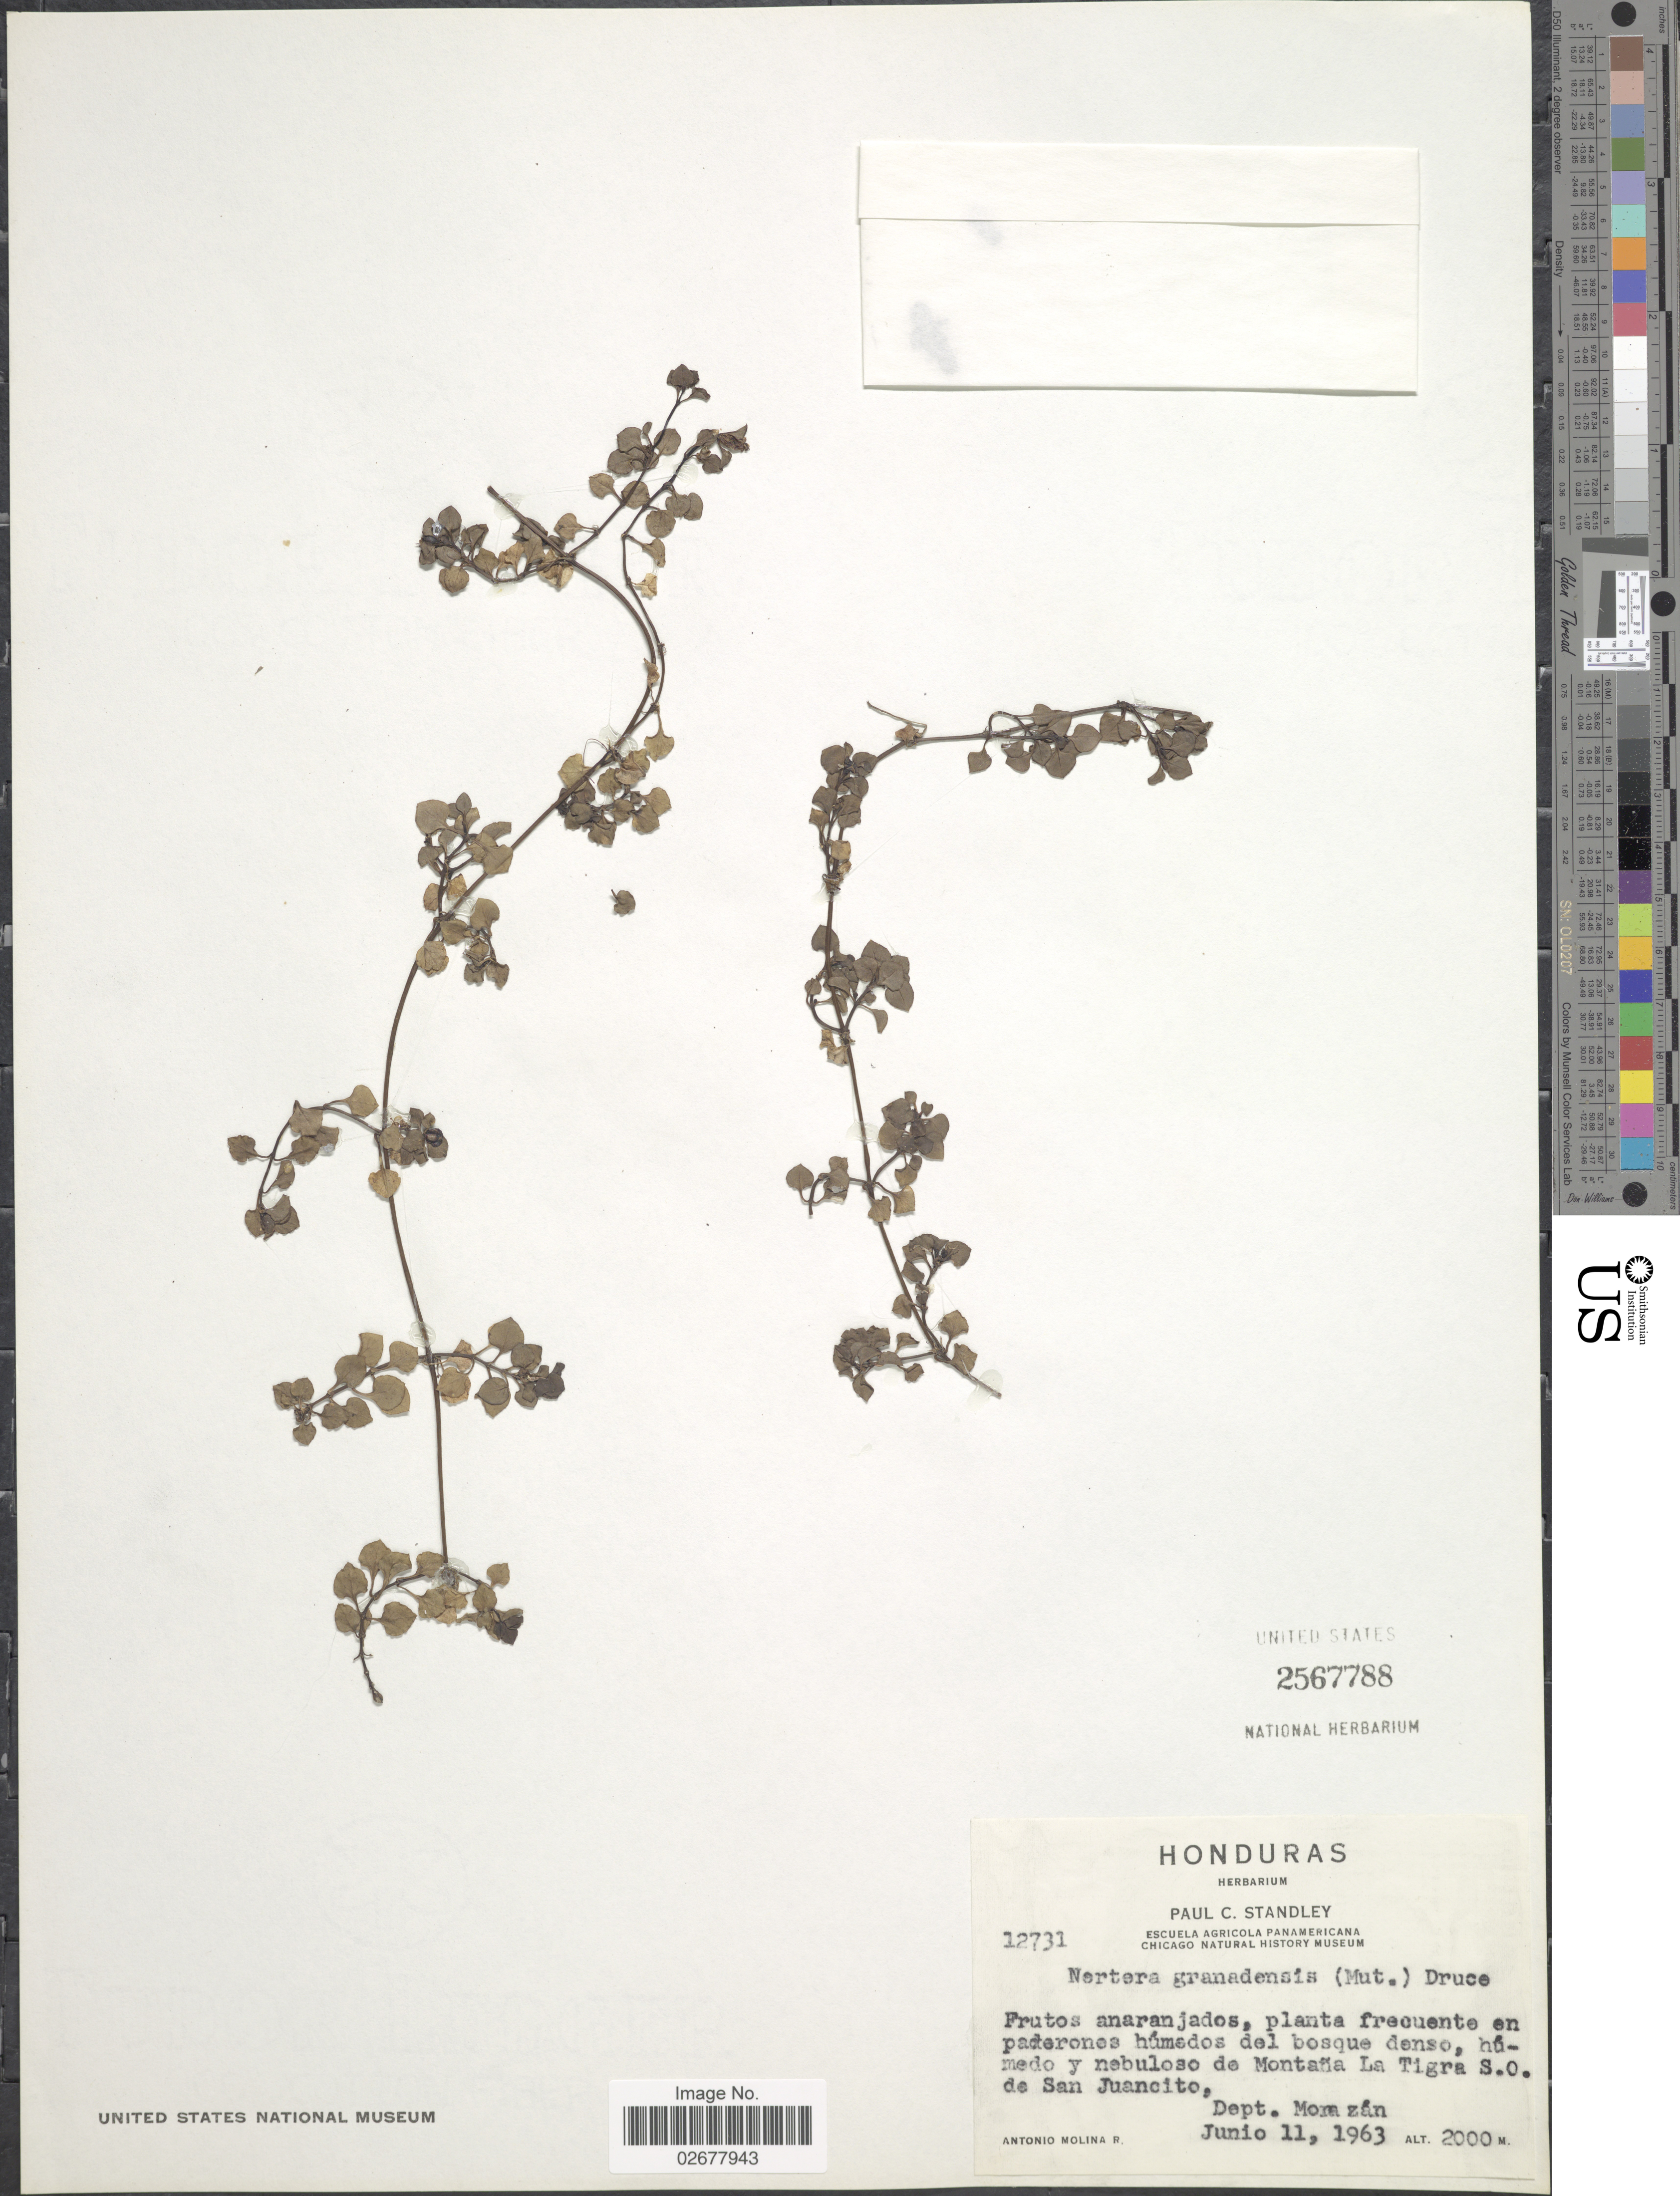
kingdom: Plantae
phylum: Tracheophyta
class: Magnoliopsida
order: Gentianales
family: Rubiaceae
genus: Nertera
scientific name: Nertera depressa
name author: Banks & Sol. ex Gaertn.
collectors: A. Molina R.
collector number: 12731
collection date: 1963-07-11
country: Honduras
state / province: Fco. Morazán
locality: Planta frecuente en paderones húmedos del bosque denso, húmedo y nebuloso de Montaña La Tigra S.O. de San Juancito, Dept. Morazán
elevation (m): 2000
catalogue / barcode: US 2567788